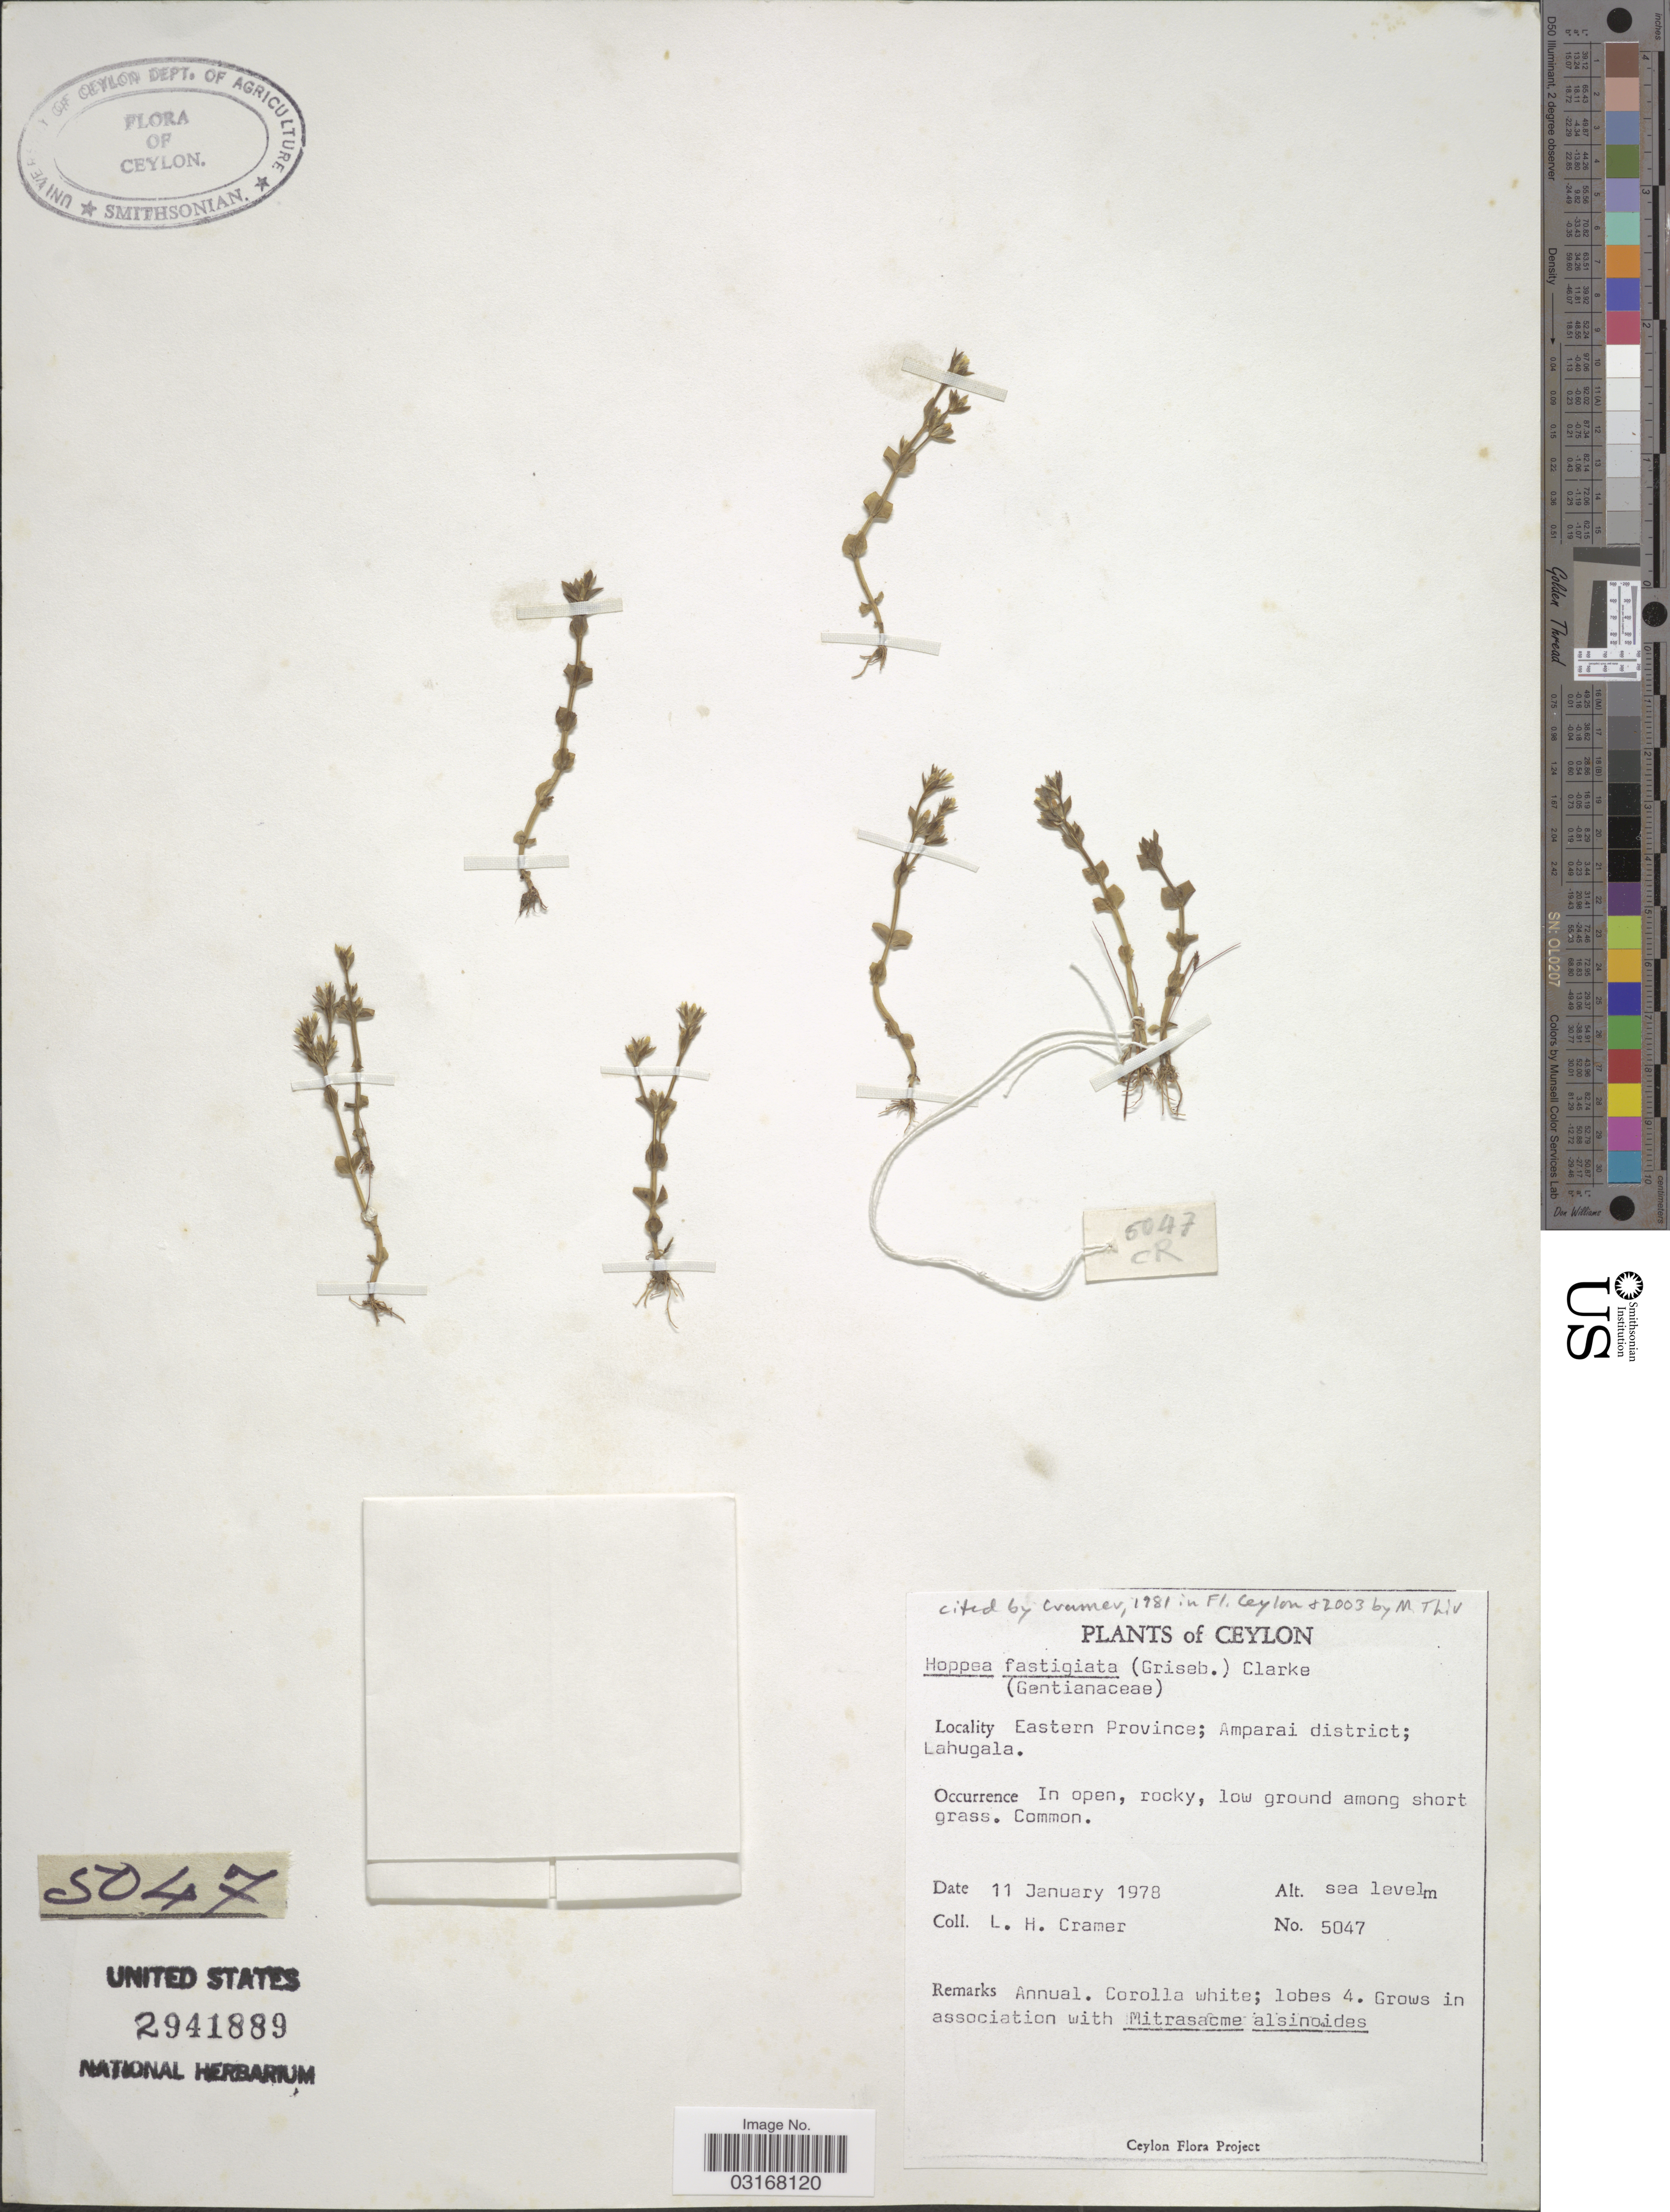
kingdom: Plantae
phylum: Tracheophyta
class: Magnoliopsida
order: Gentianales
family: Gentianaceae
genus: Hoppea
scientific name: Hoppea fastigiata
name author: (Griseb.) C.B. Clarke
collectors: L. H. Cramer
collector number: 5047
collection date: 1978-01-11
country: Sri Lanka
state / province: Eastern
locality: Ceylon. Amparai district; Lahugala.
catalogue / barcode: US 2941889